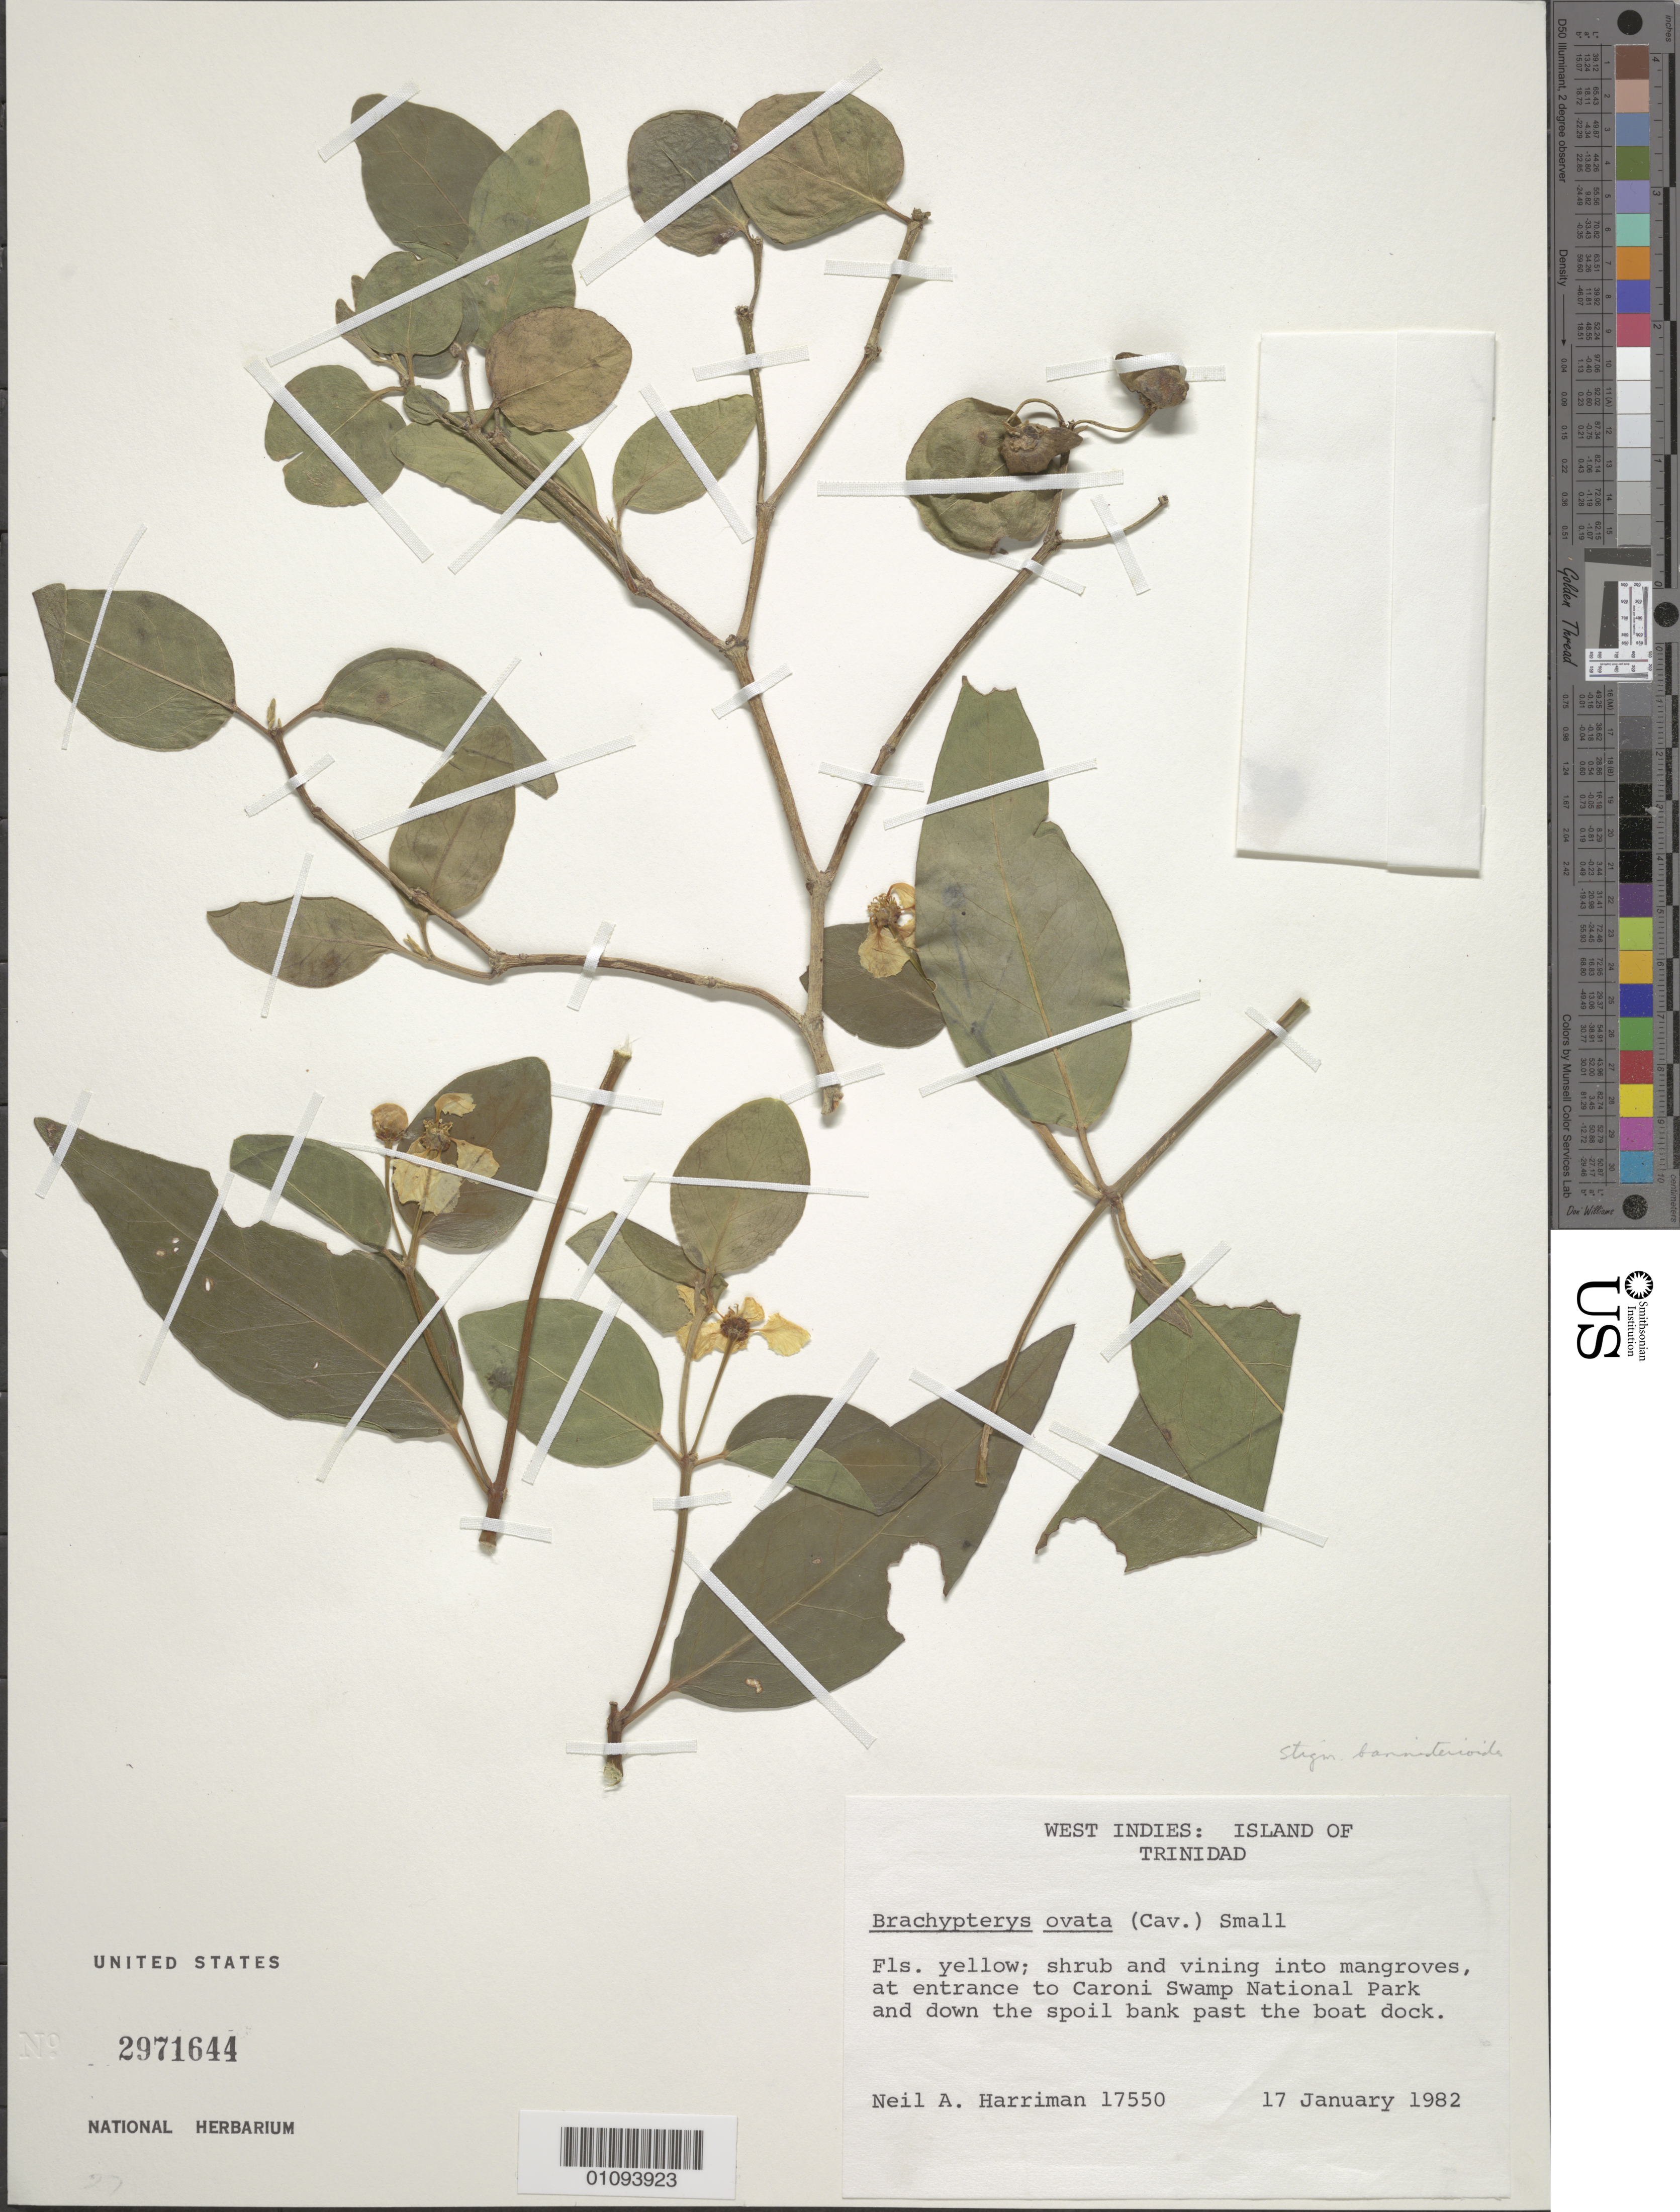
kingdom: Plantae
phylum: Tracheophyta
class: Magnoliopsida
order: Malpighiales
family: Malpighiaceae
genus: Stigmaphyllon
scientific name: Stigmaphyllon bannisterioides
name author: (L.) C.E. Anderson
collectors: N. A. Harriman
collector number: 17550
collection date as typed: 17 Jan 1982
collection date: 1982-01-17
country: Trinidad and Tobago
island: Trinidad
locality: Entrance to Caroni Swamp National Park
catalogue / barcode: US 2971644